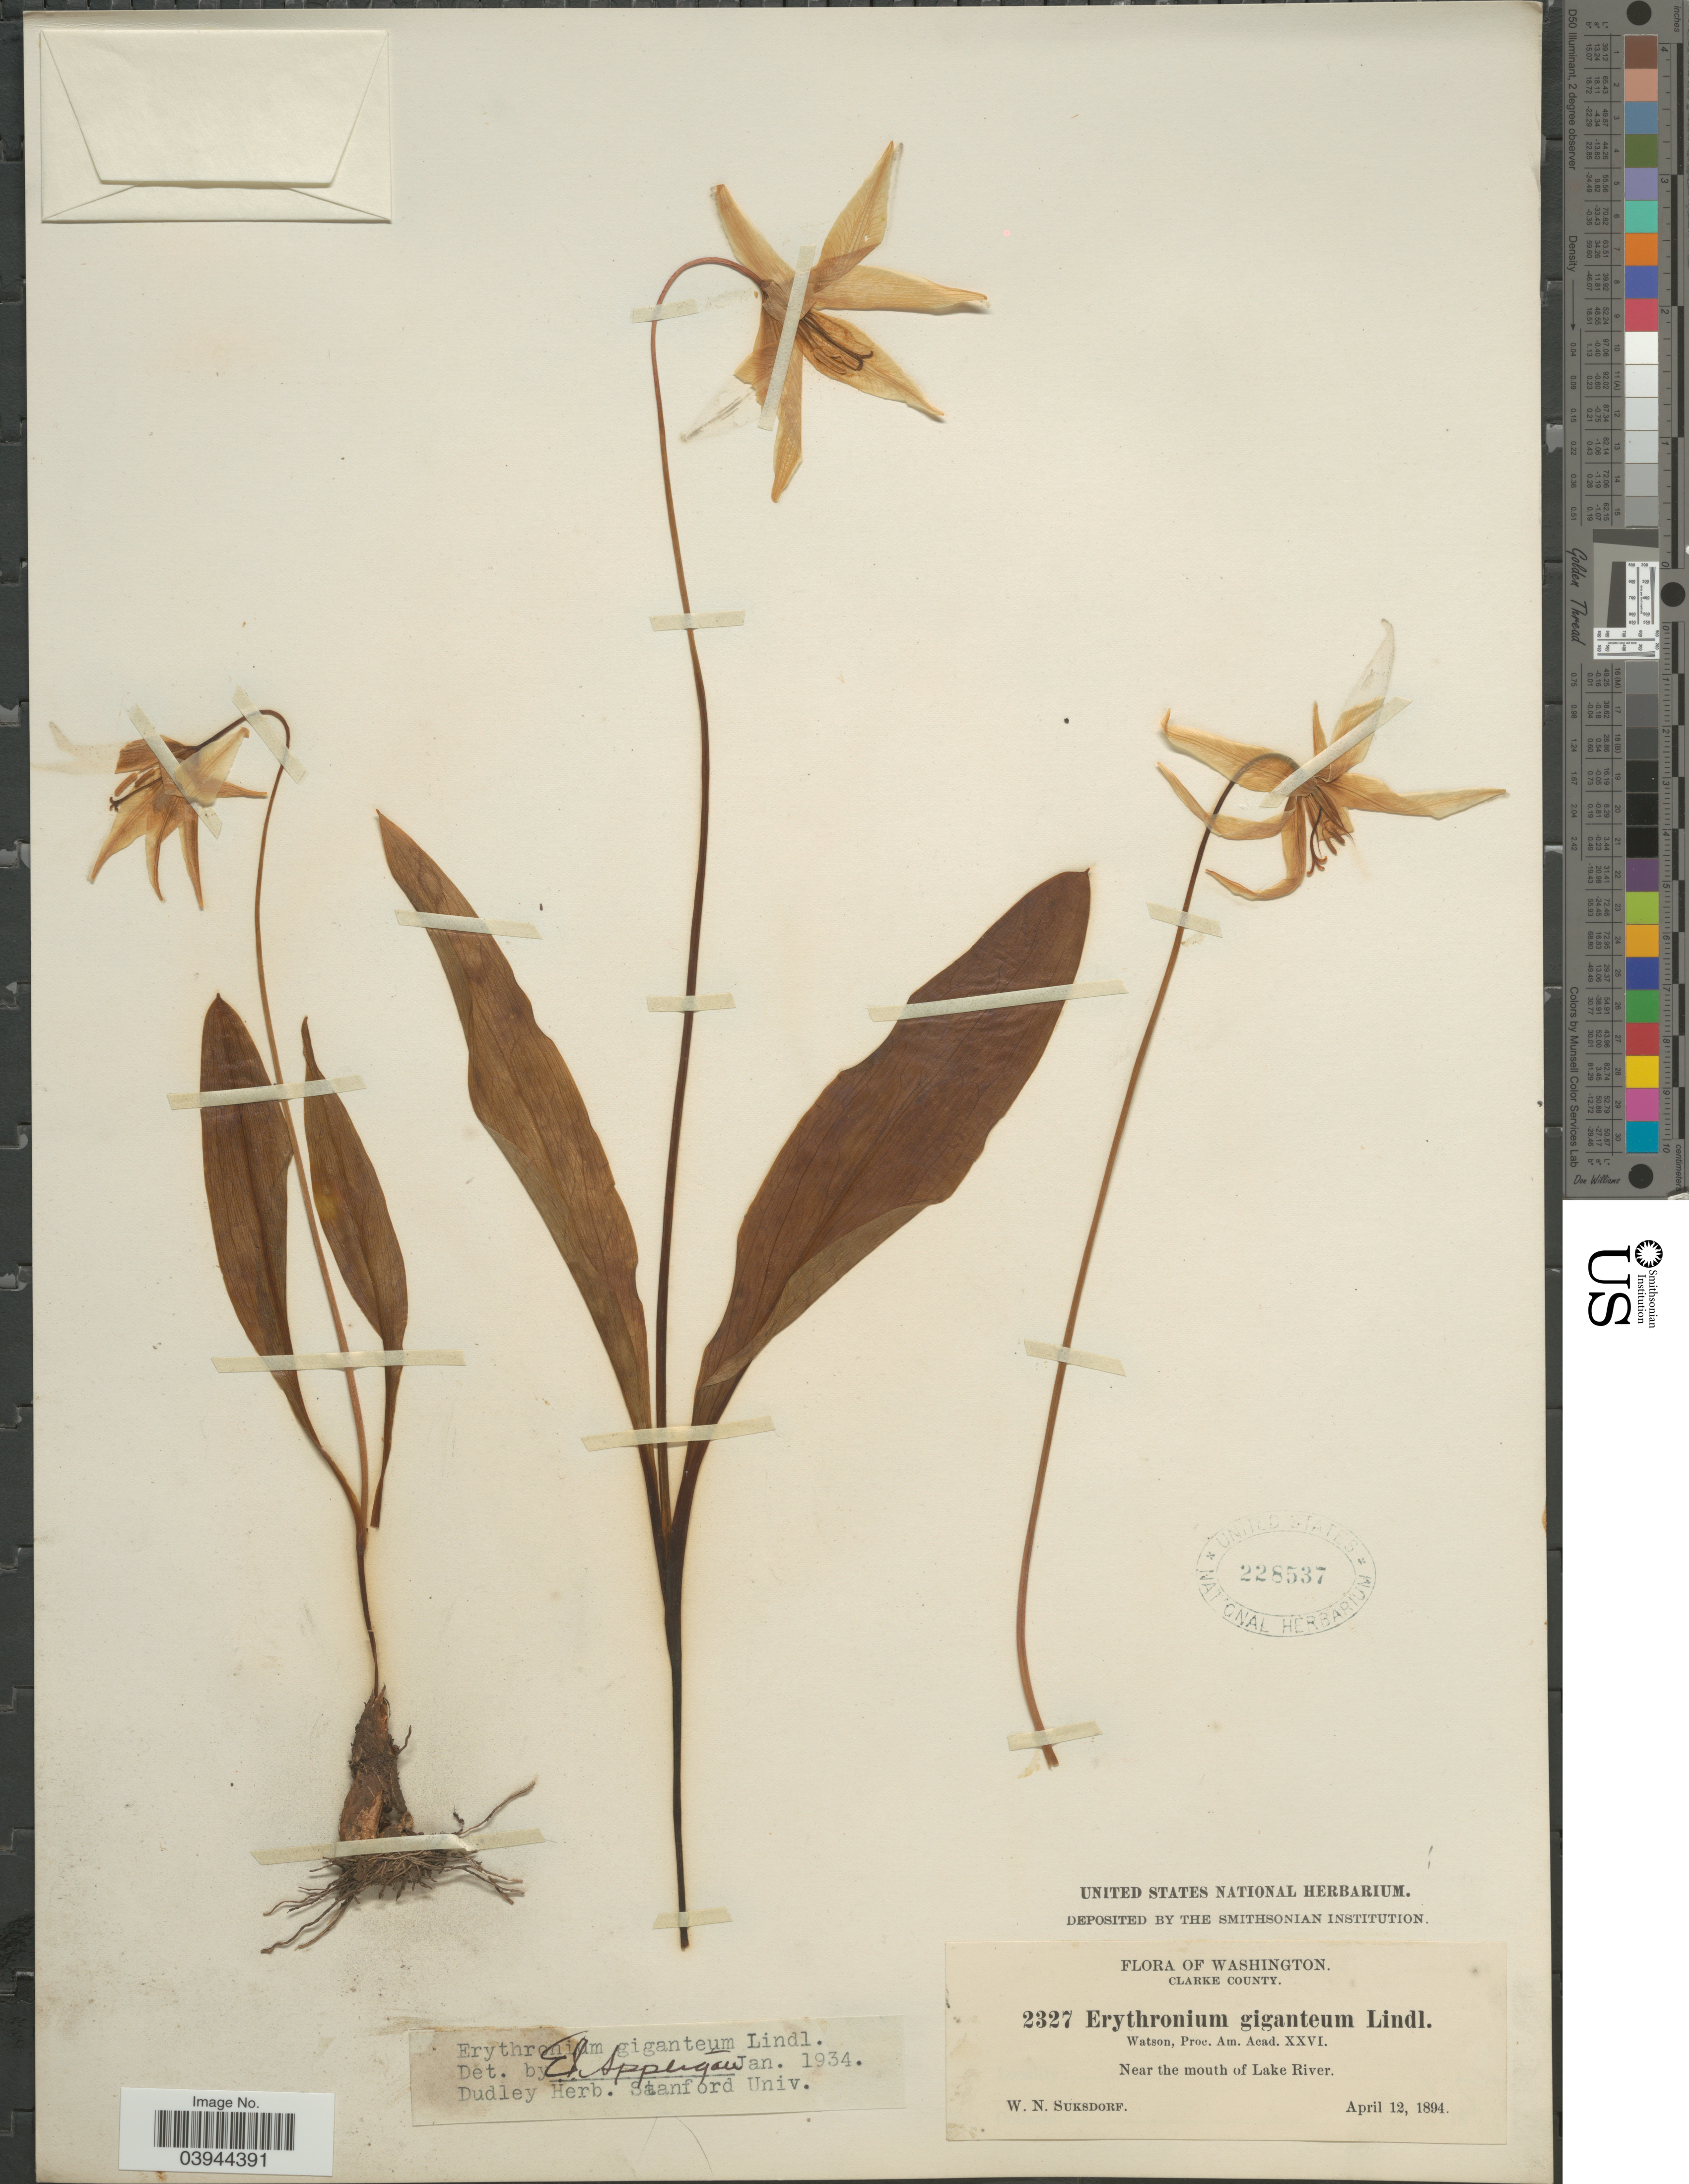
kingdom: Plantae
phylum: Tracheophyta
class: Liliopsida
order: Liliales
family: Liliaceae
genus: Erythronium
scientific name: Erythronium giganteum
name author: Lindl.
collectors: W. N. Suksdorf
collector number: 2327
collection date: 1894-04-12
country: United States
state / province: Washington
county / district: Clark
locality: Clarke County. Near the mouth of Lake River.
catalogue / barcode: US 228537